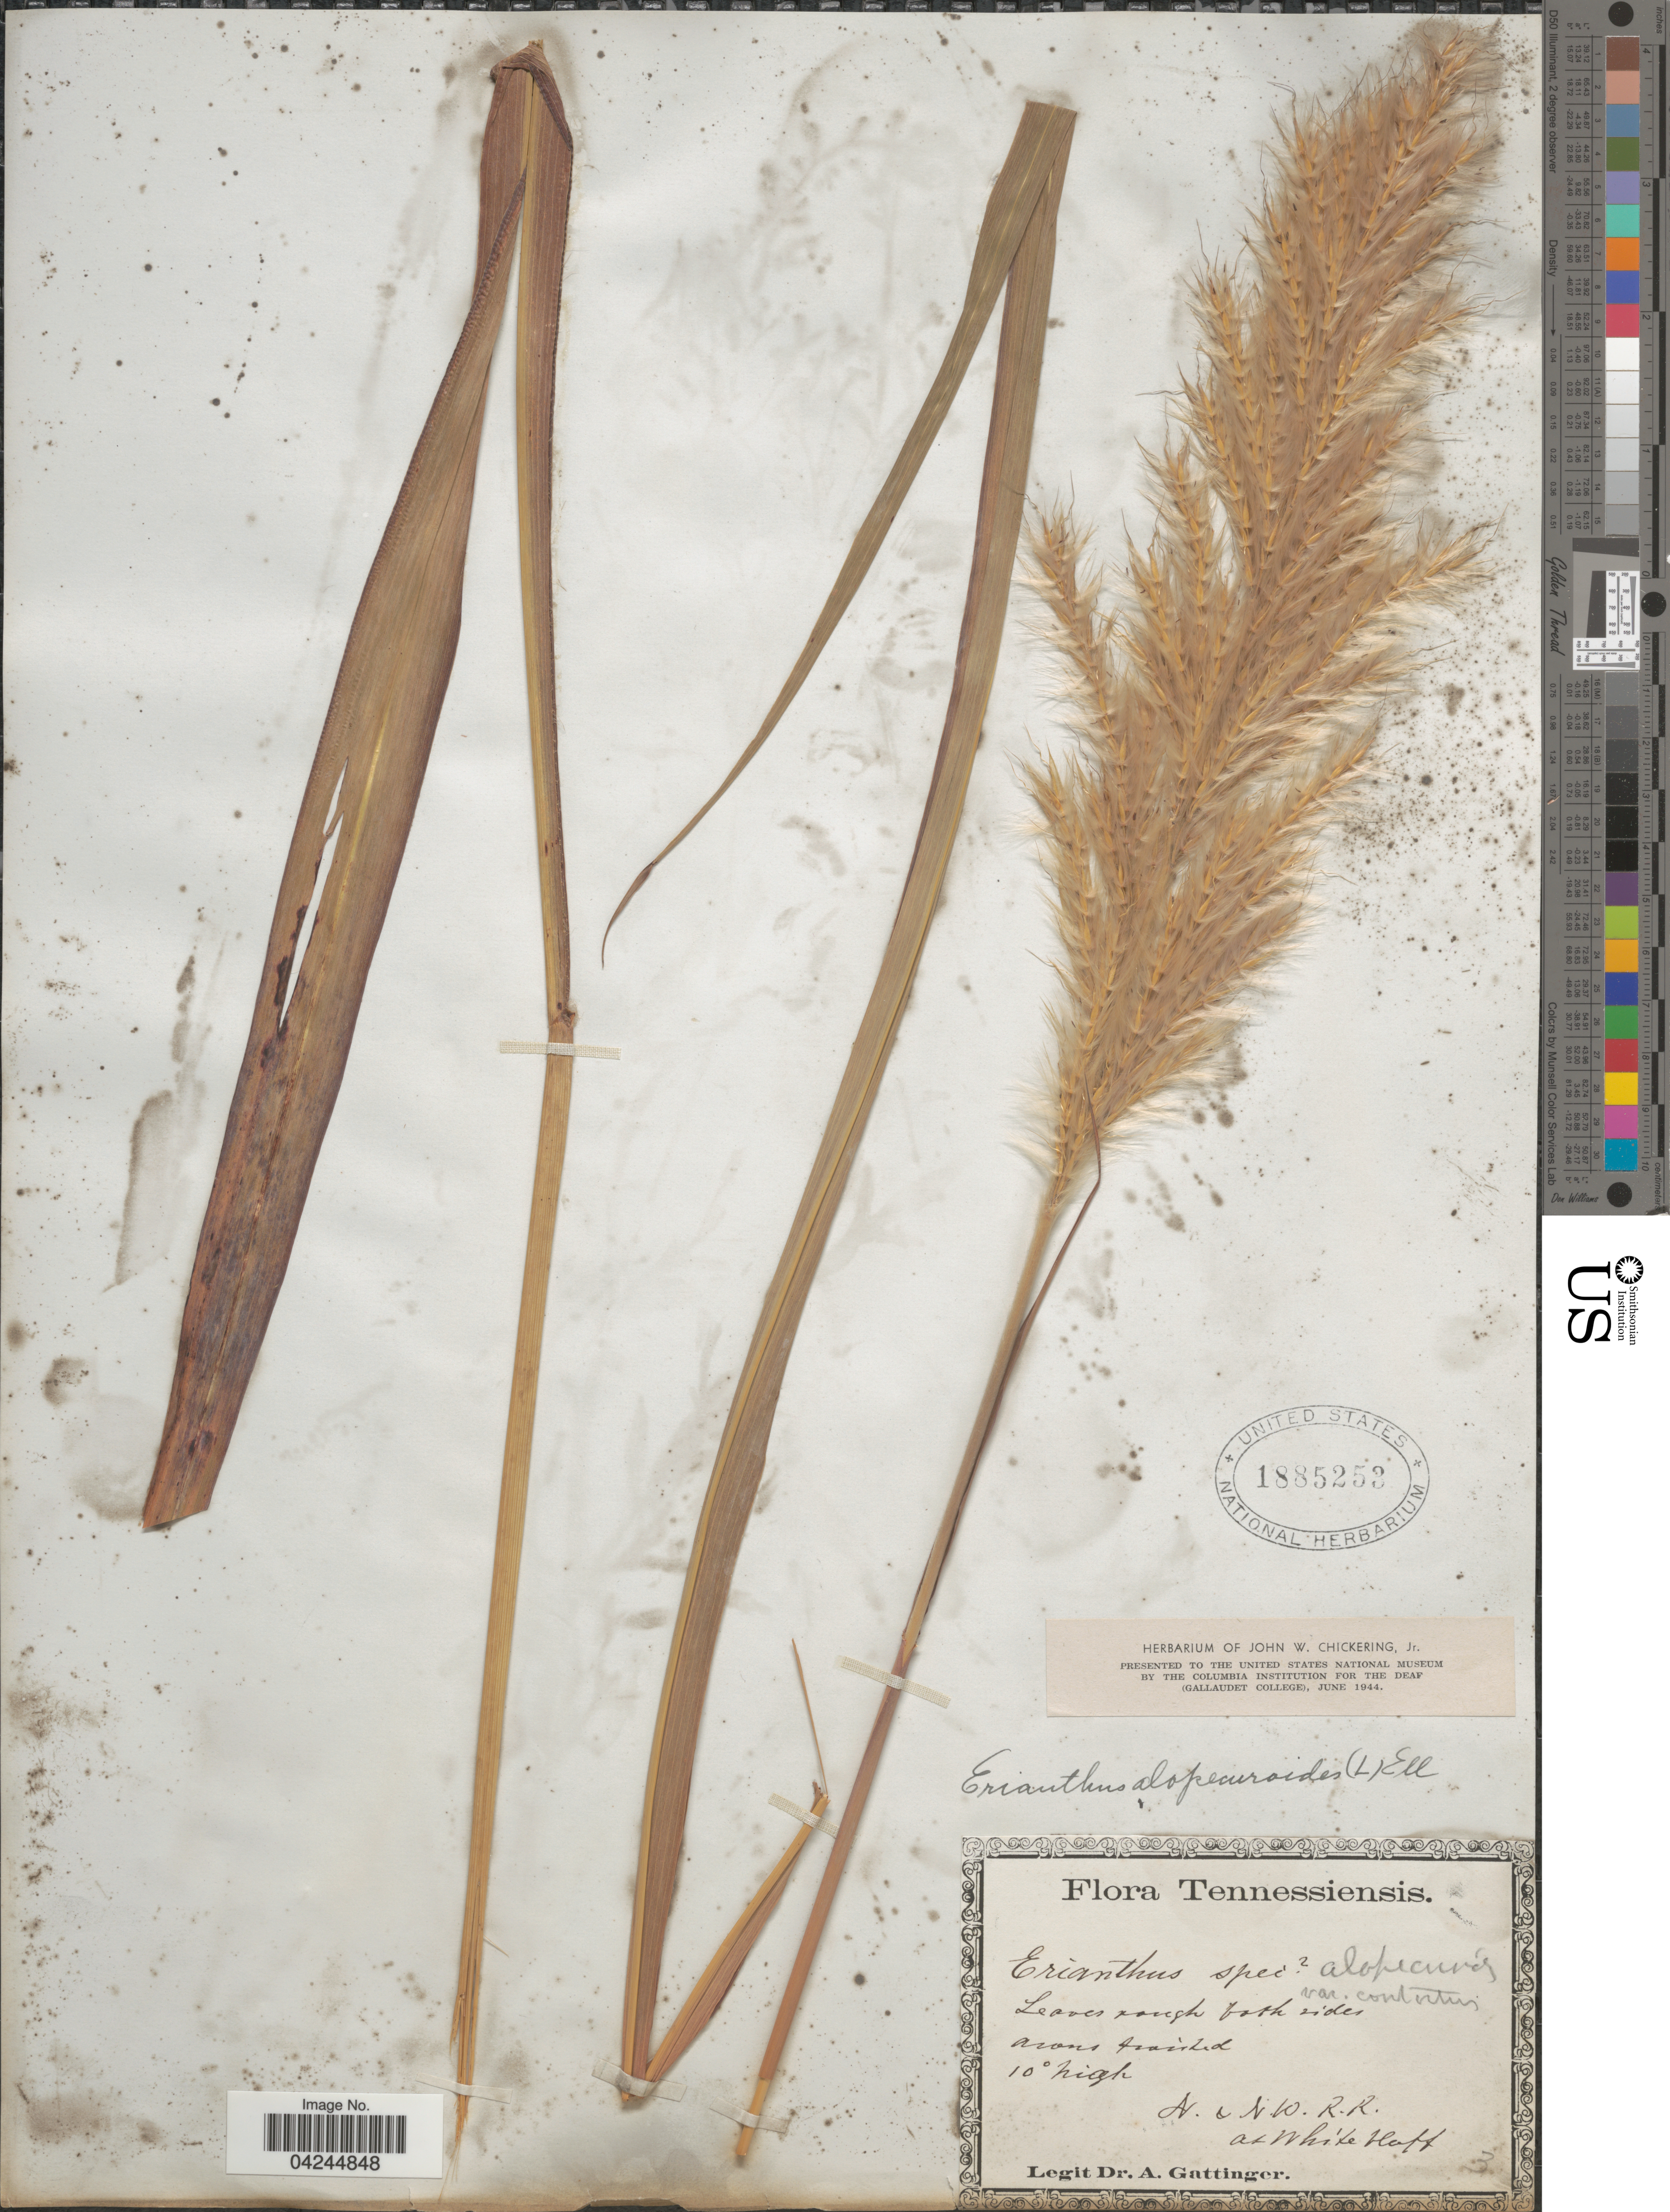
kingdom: Plantae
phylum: Tracheophyta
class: Liliopsida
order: Poales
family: Poaceae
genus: Erianthus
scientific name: Erianthus alopecuroides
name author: Elliott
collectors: A. Gattinger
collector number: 3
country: United States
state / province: Tennessee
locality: N. & N.W. R.R. at White bluff.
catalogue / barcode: US 1885253